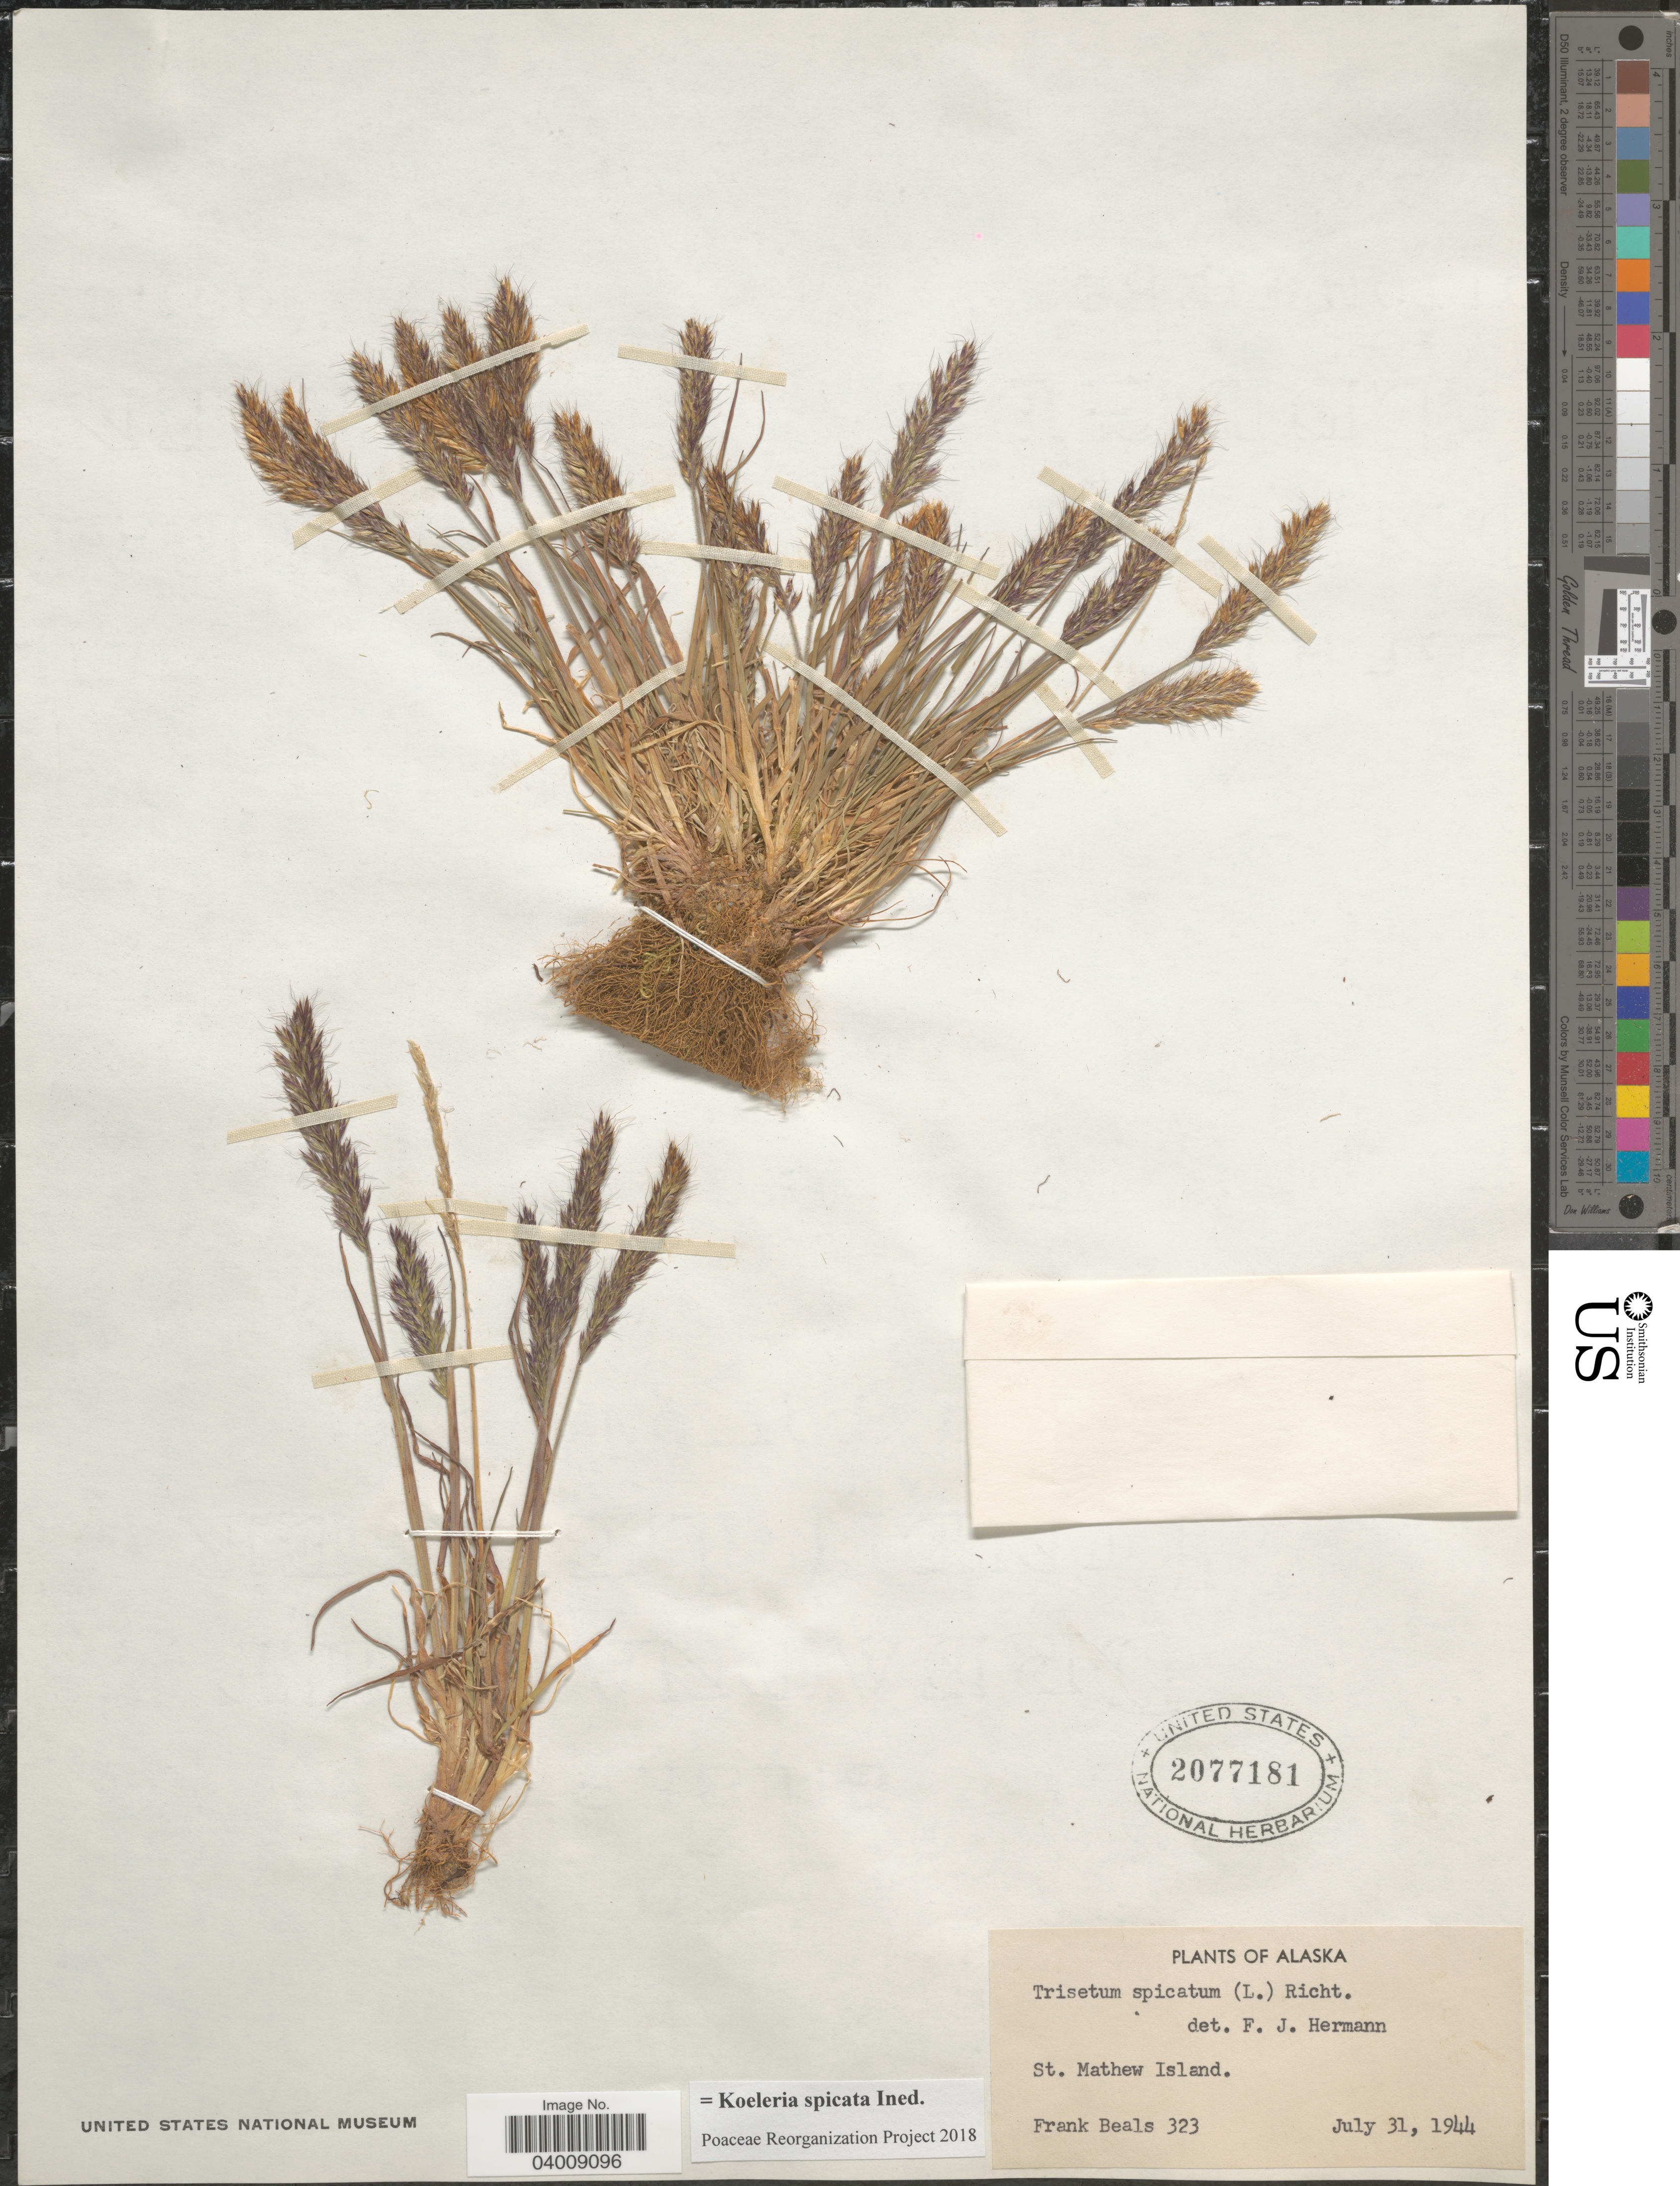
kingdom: Plantae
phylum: Tracheophyta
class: Liliopsida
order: Poales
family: Poaceae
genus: Koeleria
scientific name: Koeleria spicata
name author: (L.) Barberá et al.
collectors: F. Beals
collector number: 323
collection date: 1944-07-31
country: United States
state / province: Alaska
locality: St. Mathew Island.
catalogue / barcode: US 2077181